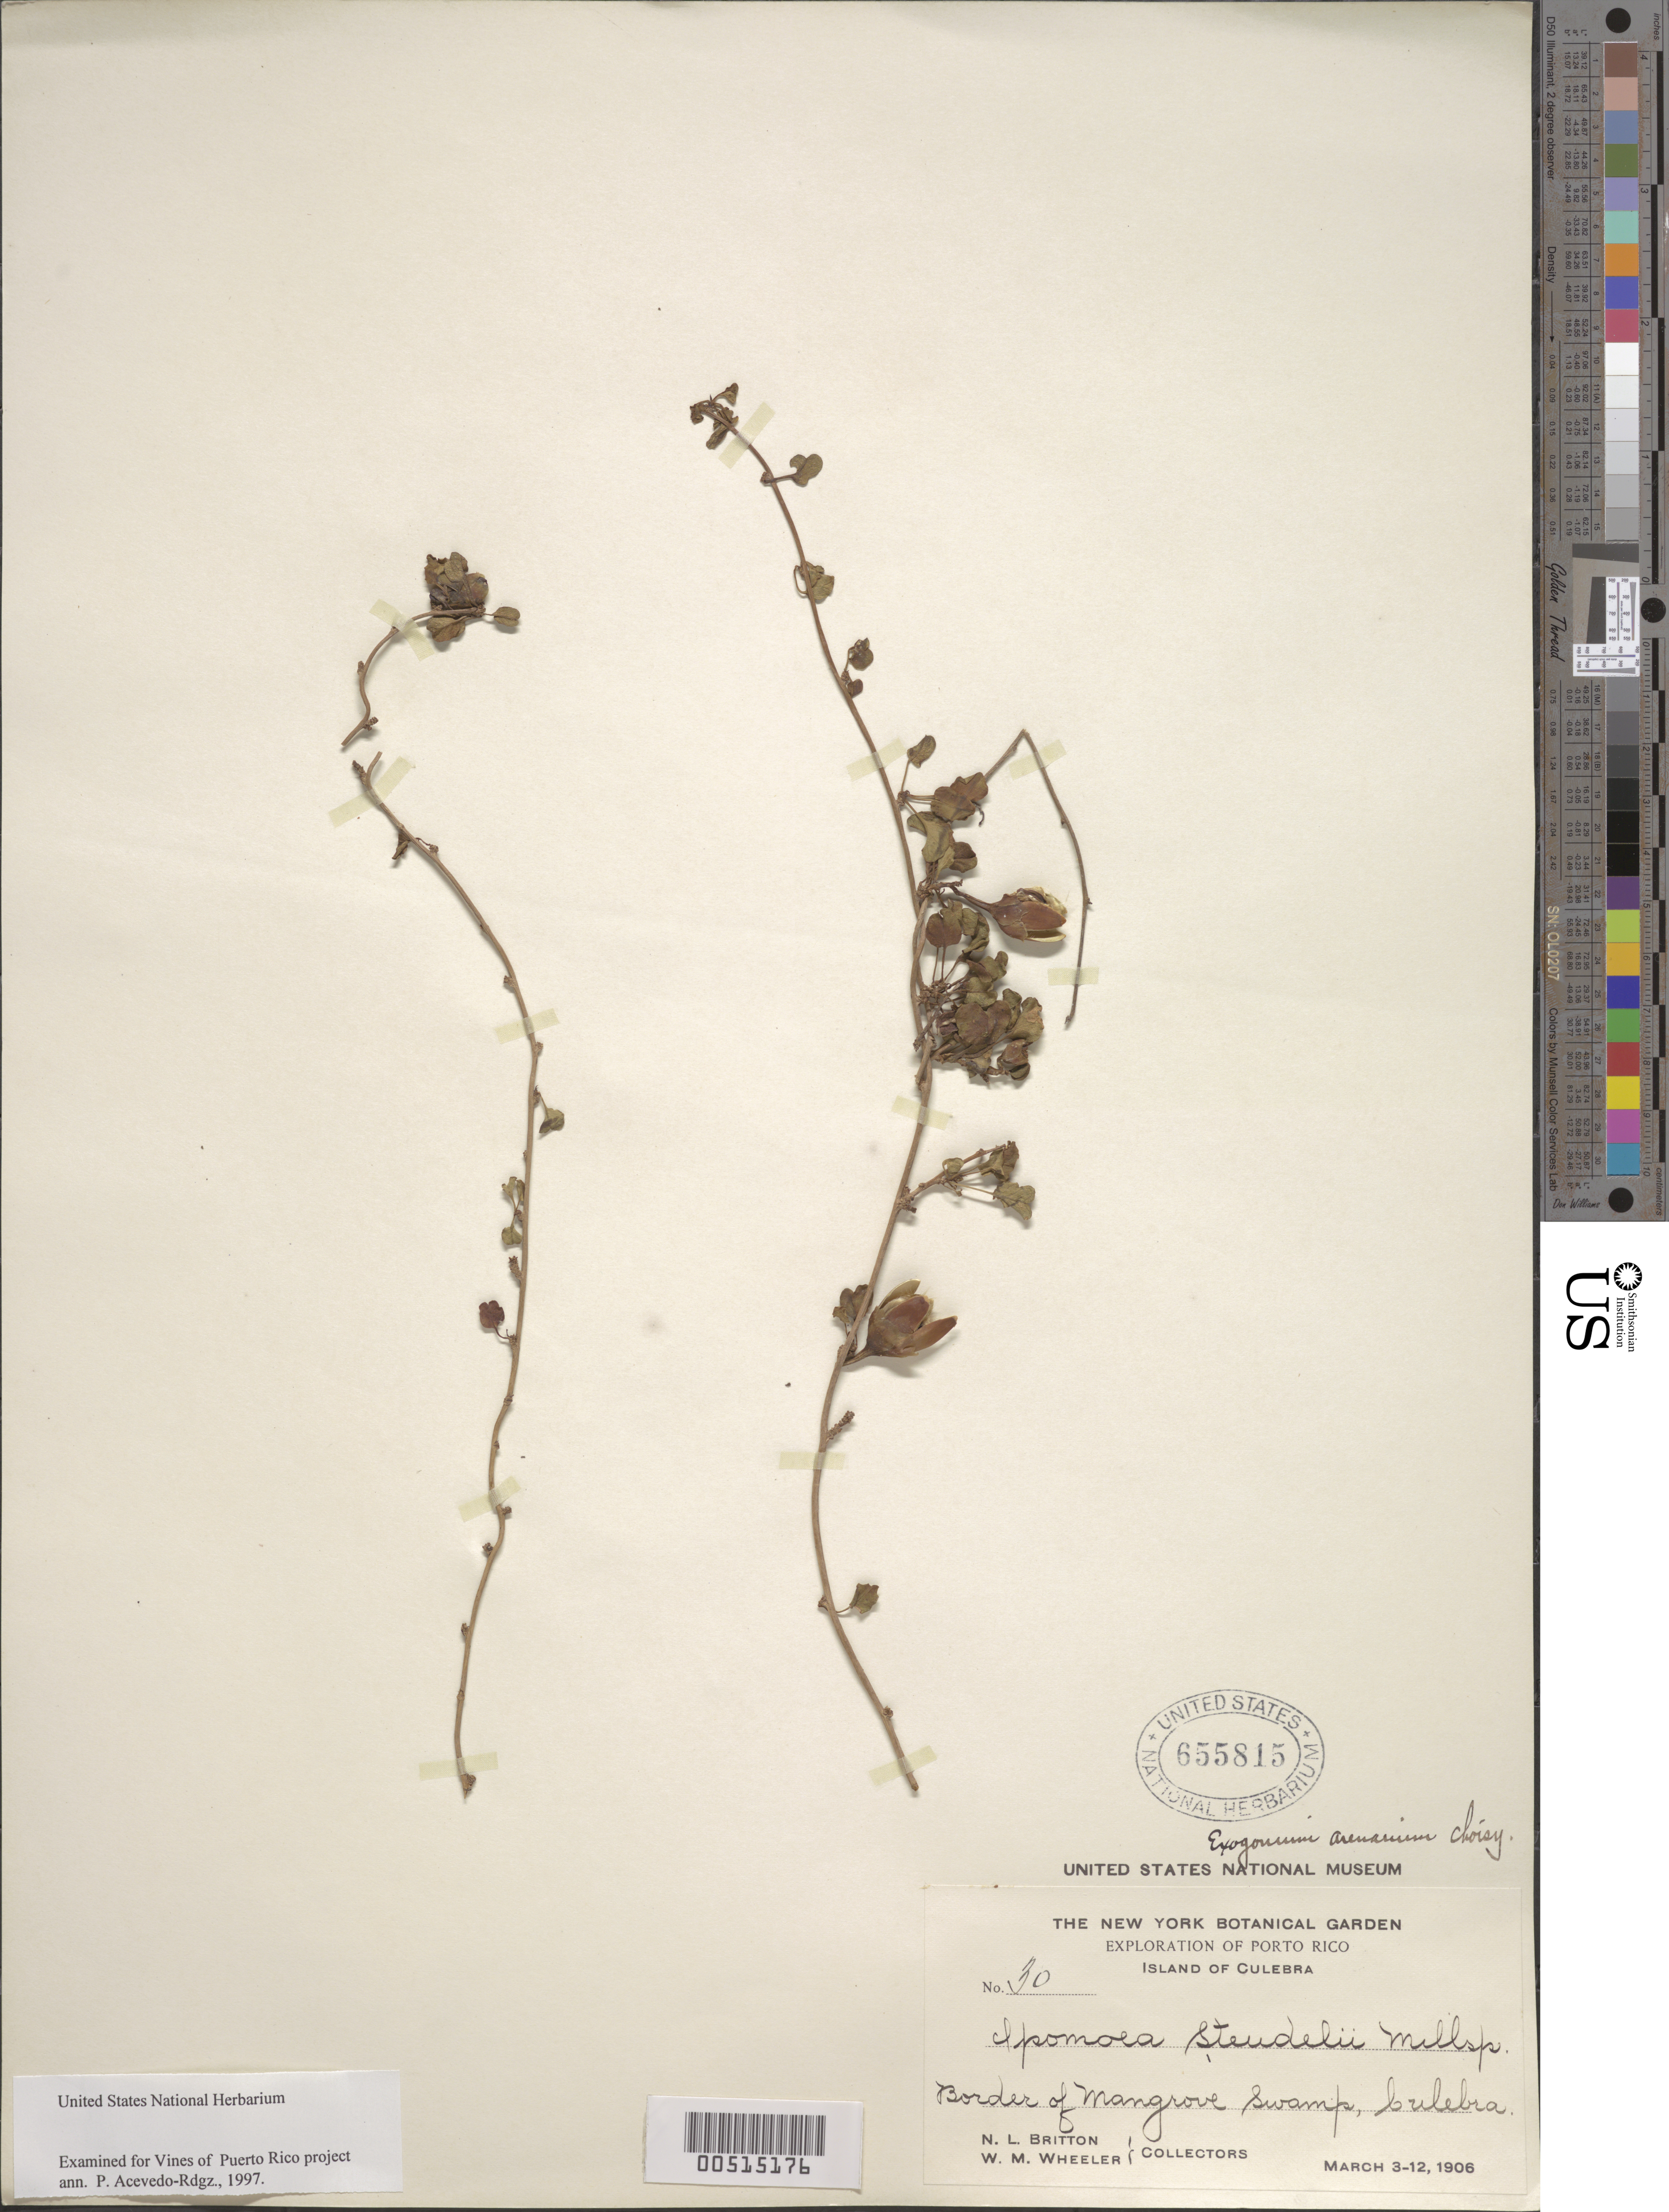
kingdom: Plantae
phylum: Tracheophyta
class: Magnoliopsida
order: Solanales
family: Convolvulaceae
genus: Ipomoea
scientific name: Ipomoea steudelii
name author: Millsp.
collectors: N. Britton & W. Wheeler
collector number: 30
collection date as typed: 03 Mar 1906 to 12 Mar 1906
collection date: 1906-03-03/1906-03-12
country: Puerto Rico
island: Greater Antilles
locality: Culebra Island. Border of mangrove swamp.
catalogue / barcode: US 655815